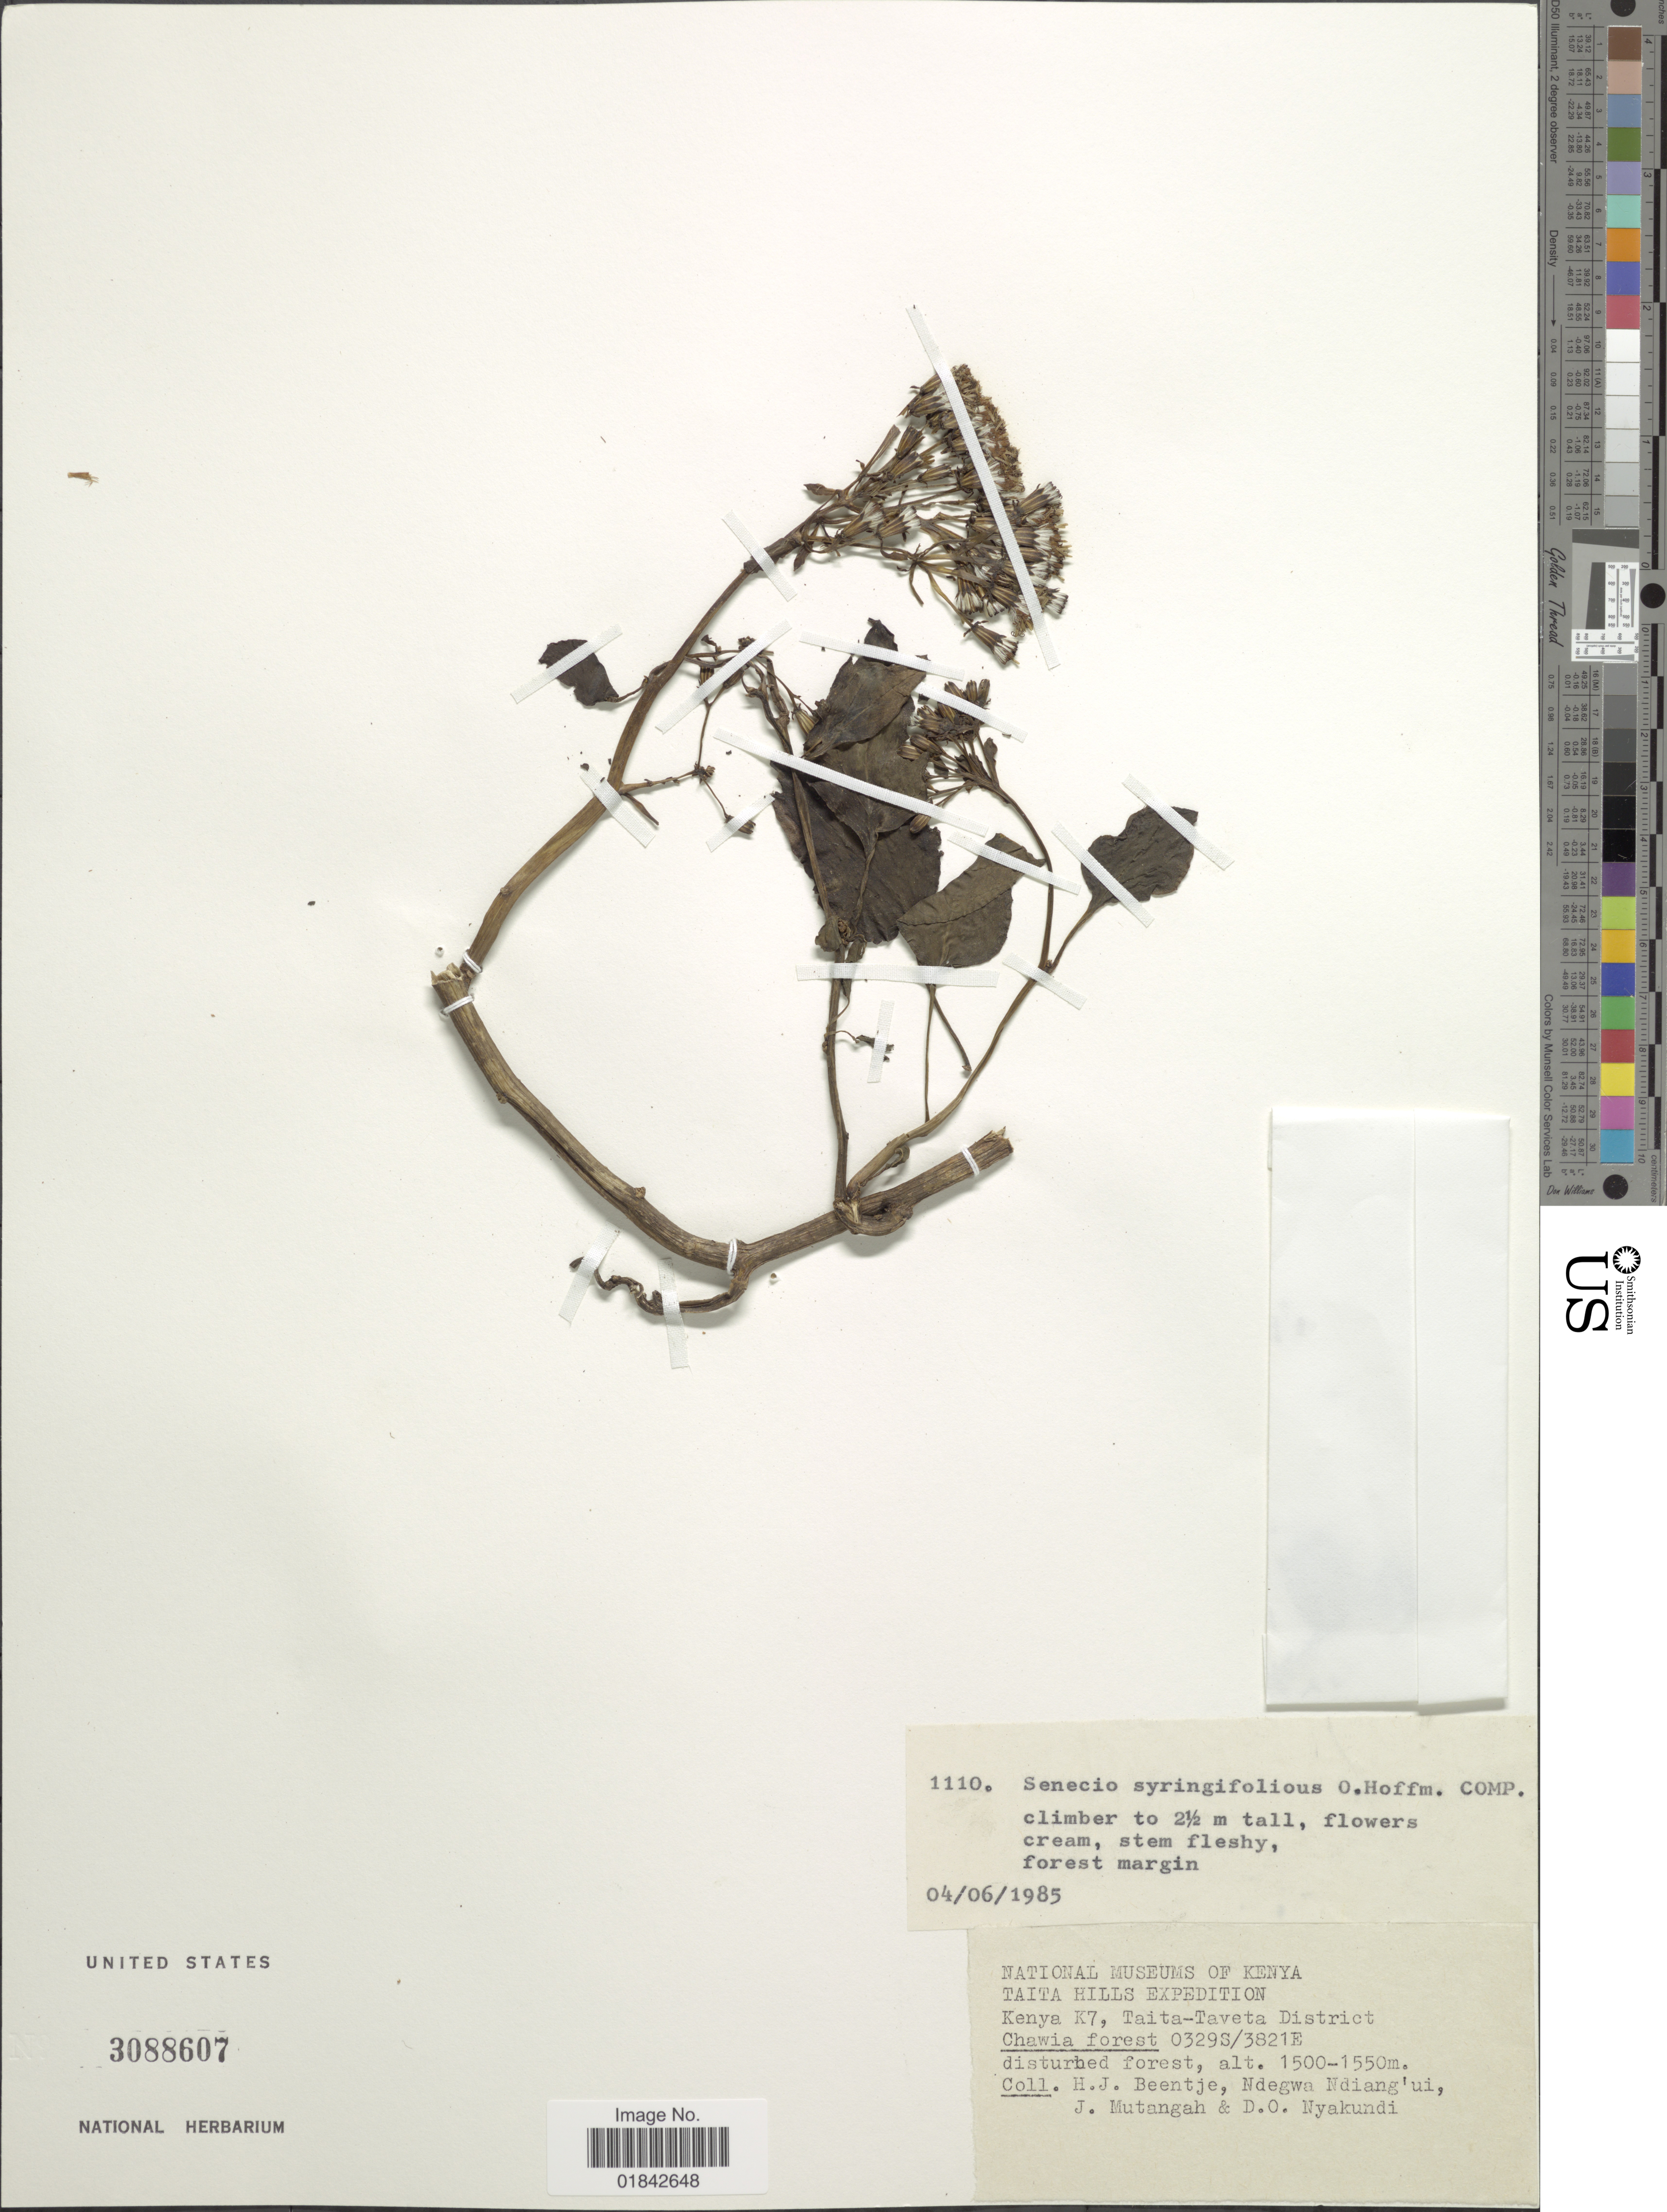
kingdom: Plantae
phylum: Tracheophyta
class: Magnoliopsida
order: Asterales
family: Asteraceae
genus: Senecio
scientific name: Senecio syringifolius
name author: O. Hoffm.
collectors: H. J. Beentje, Ndegwa Ndiang'ui, J. Mutangah & D. Nyakundi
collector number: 1110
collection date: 1985-06-04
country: Kenya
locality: Taita Hills, Kenya K7, Taita-Taveta District, Chawia forest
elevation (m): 1500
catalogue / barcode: US 3088607